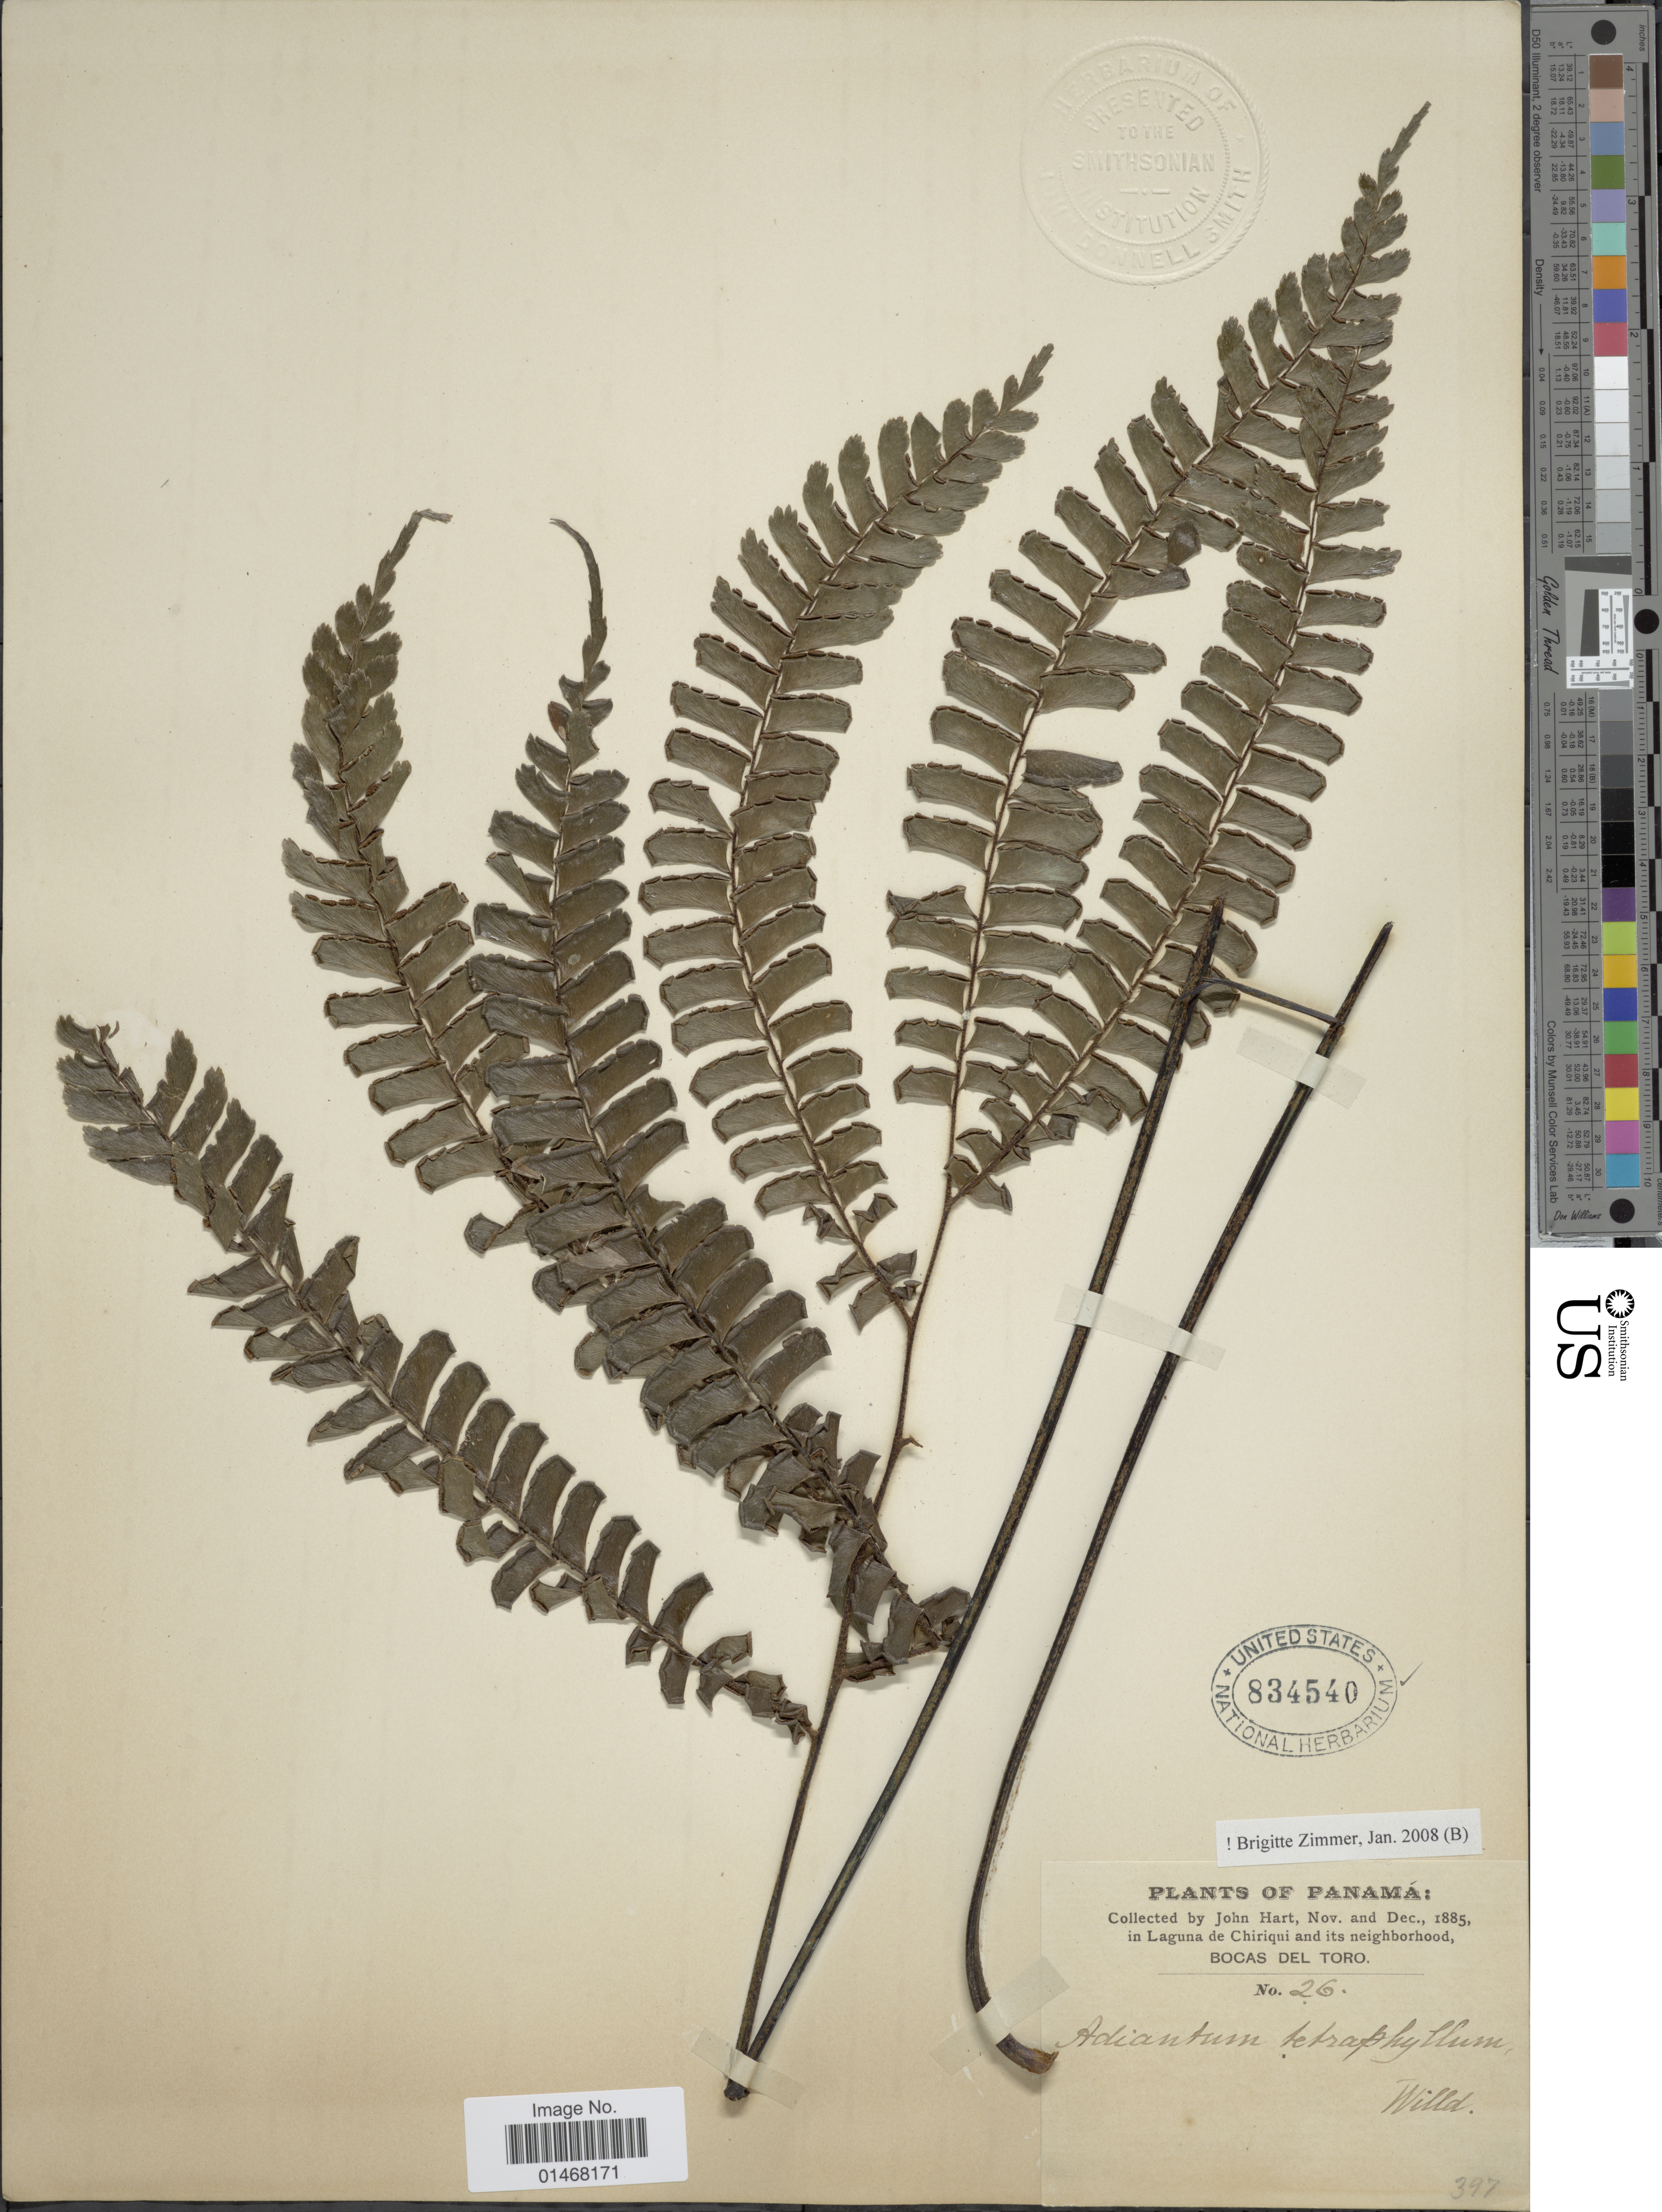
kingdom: Plantae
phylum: Tracheophyta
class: Polypodiopsida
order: Polypodiales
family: Pteridaceae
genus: Adiantum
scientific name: Adiantum tetraphyllum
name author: Humb. & Bonpl. ex Willd.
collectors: J. H. Hart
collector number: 26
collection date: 1885-11/1885-12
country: Panama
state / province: Bocas del Toro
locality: In Laguna de Chiriqui and its neighborhood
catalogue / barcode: US 834540